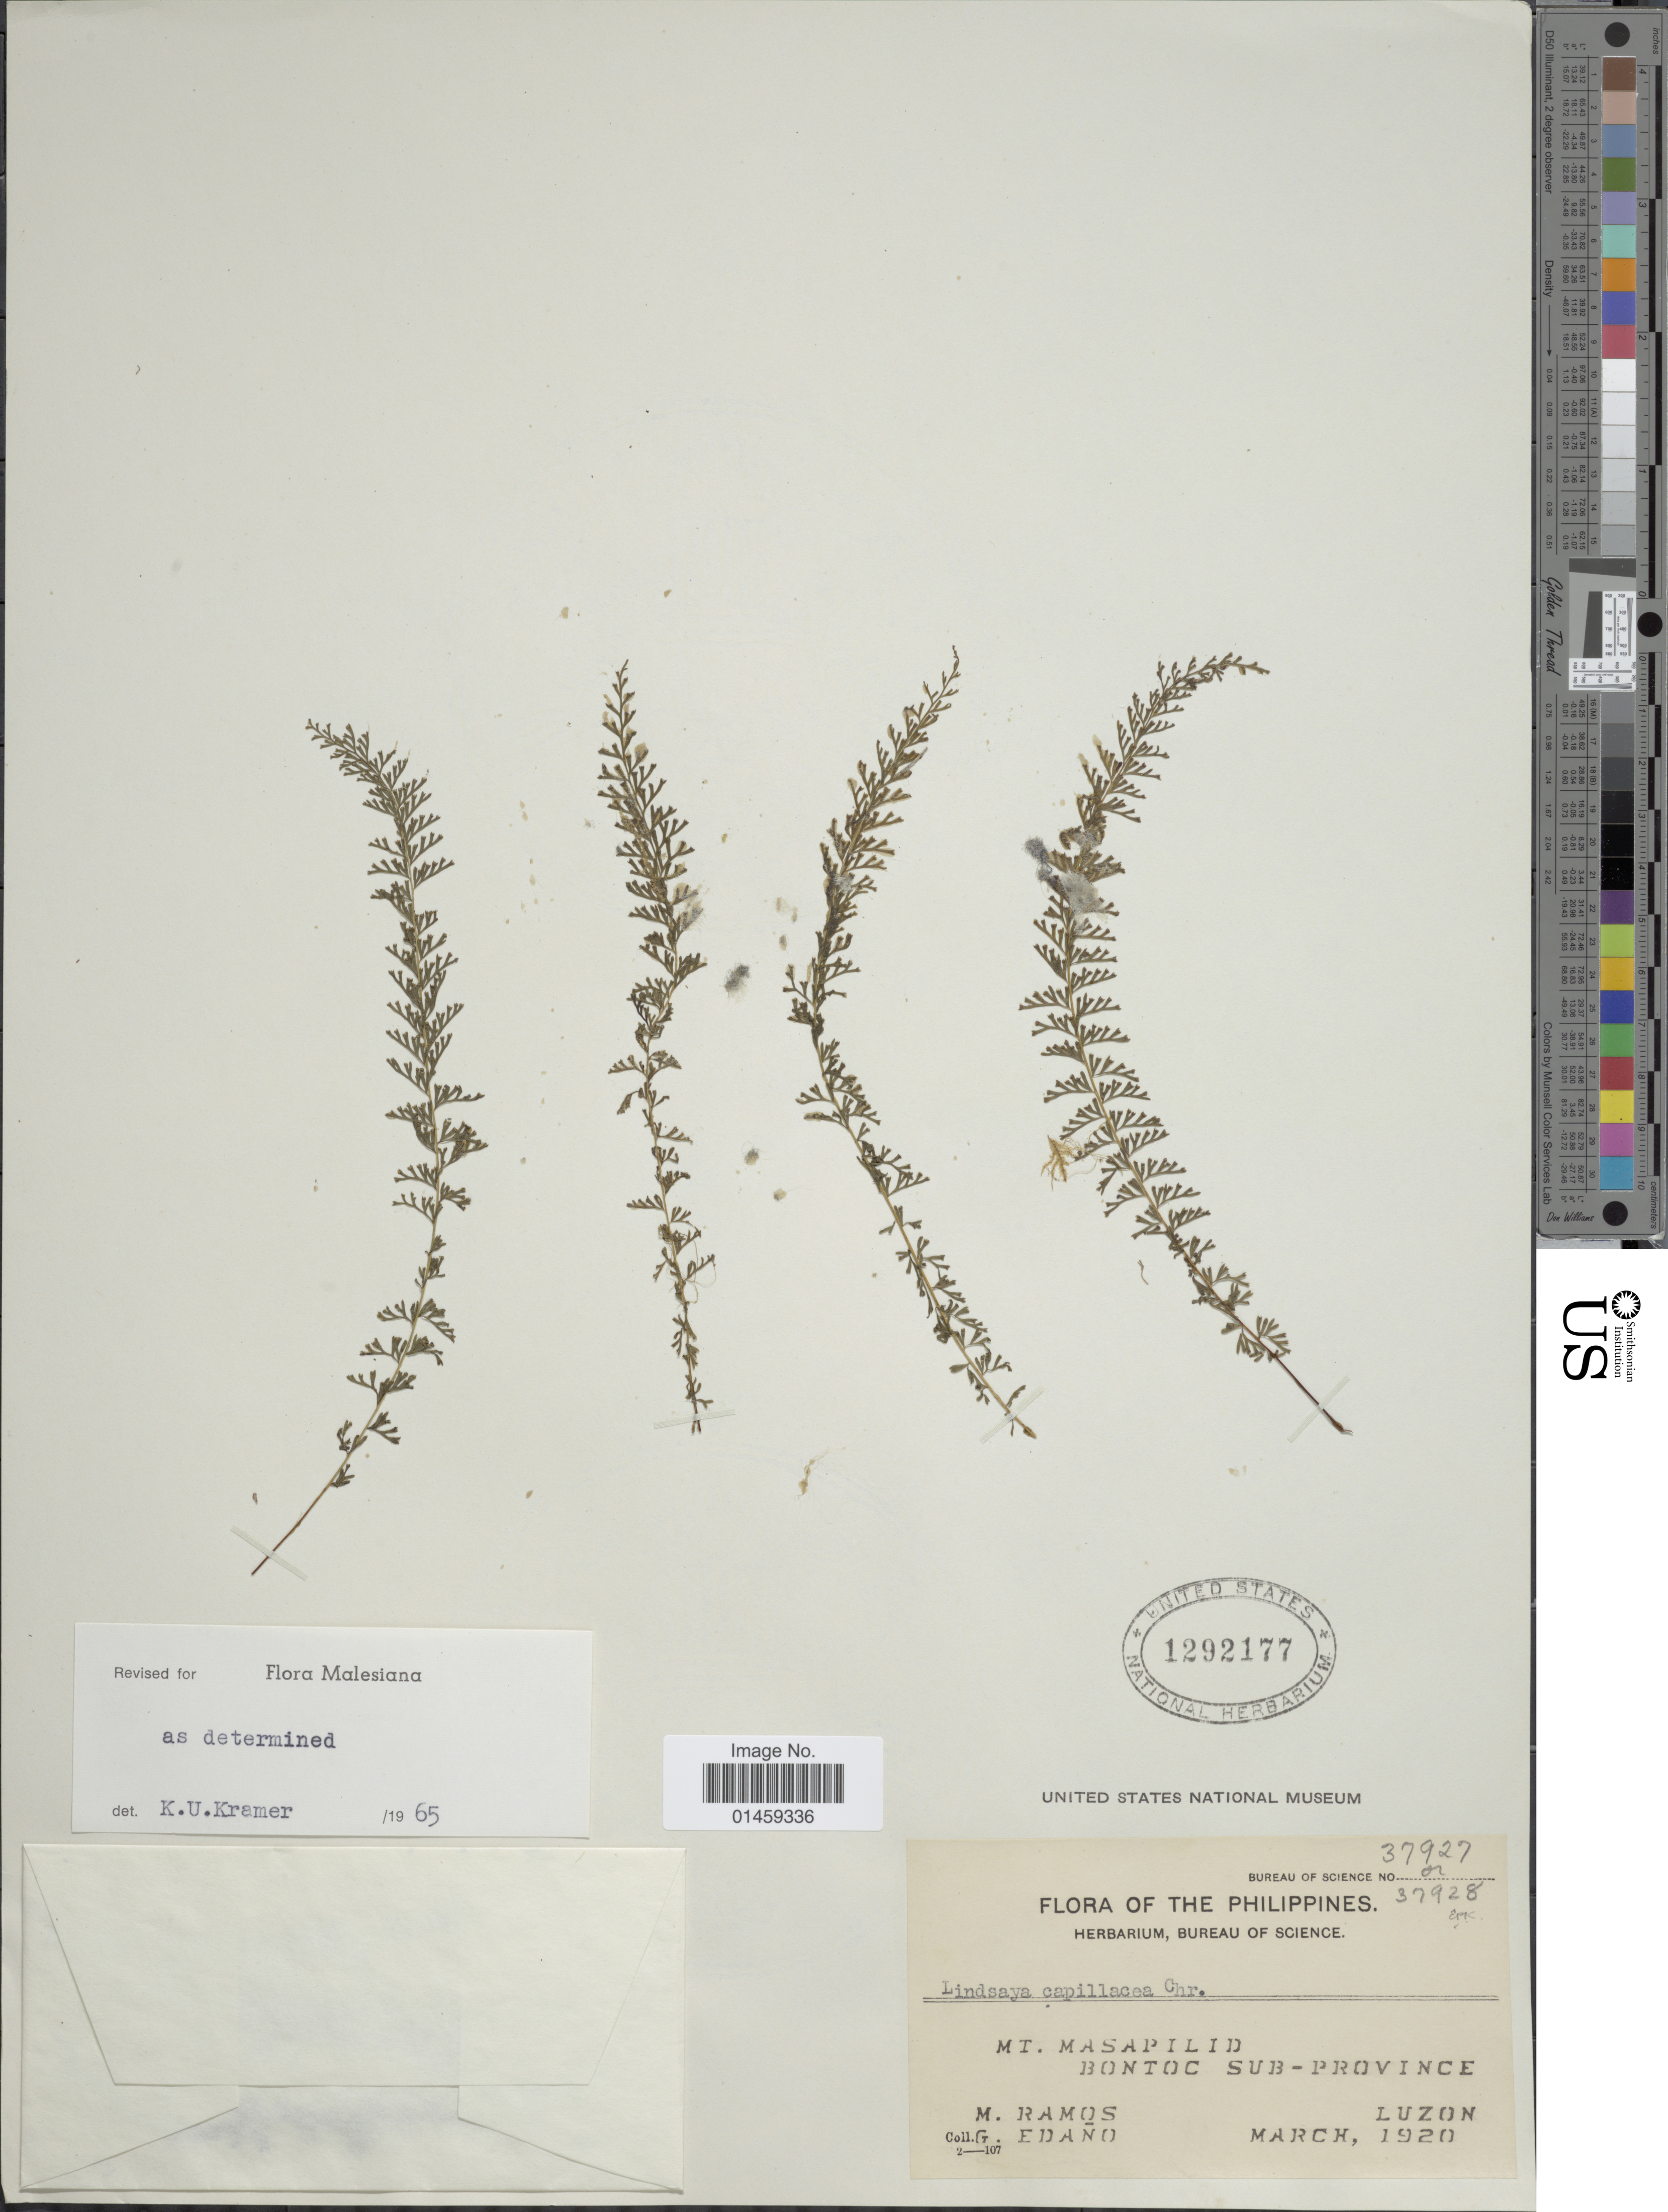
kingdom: Plantae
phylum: Tracheophyta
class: Polypodiopsida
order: Polypodiales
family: Lindsaeaceae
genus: Lindsaea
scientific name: Lindsaea capillacea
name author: Christ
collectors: M. Ramos & G. Edaño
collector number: Bureau of Science 37927/37928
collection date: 1920-03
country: Philippines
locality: Mt. Masapilid. Bontoc Sub-province.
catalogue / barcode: US 1292177